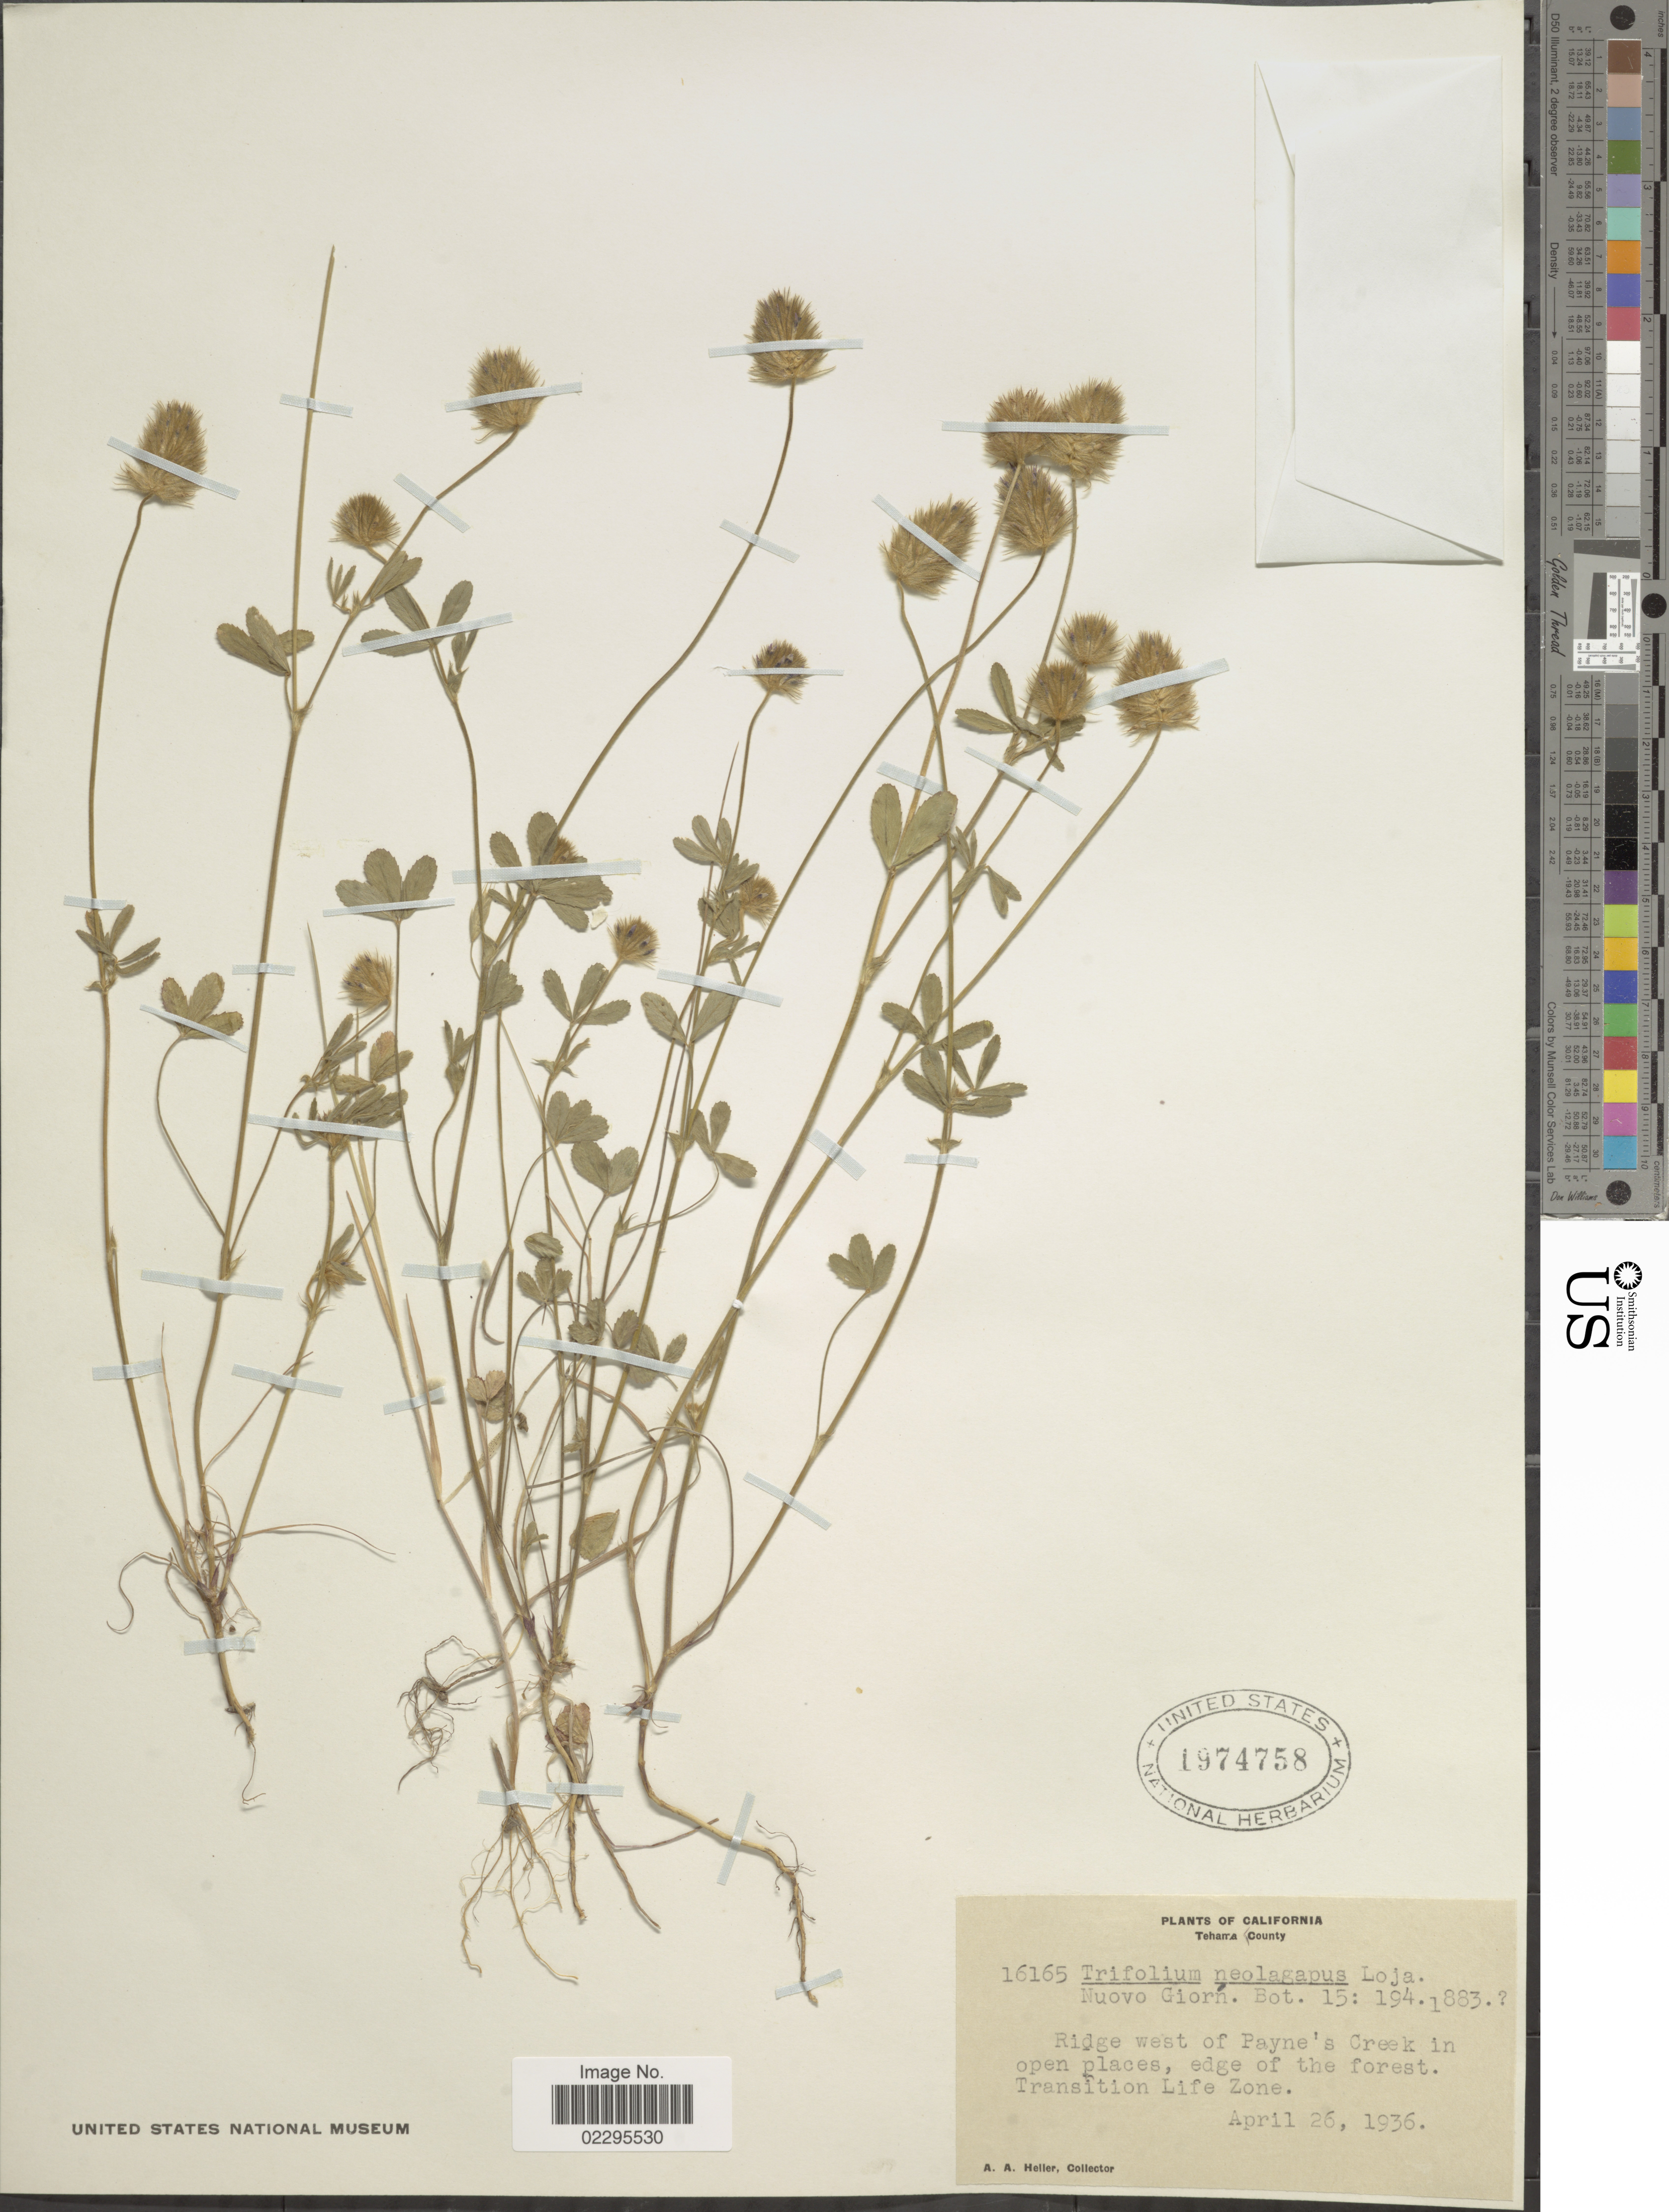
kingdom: Plantae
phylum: Tracheophyta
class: Magnoliopsida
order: Fabales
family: Fabaceae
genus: Trifolium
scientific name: Trifolium albopurpureum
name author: Torr. & A. Gray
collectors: A. A. Heller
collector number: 16165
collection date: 1936-04-26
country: United States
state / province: California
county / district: Tehama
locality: Teharra County. Ridge west of Payne's Creek. Transition Life Zone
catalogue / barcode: US 1974758